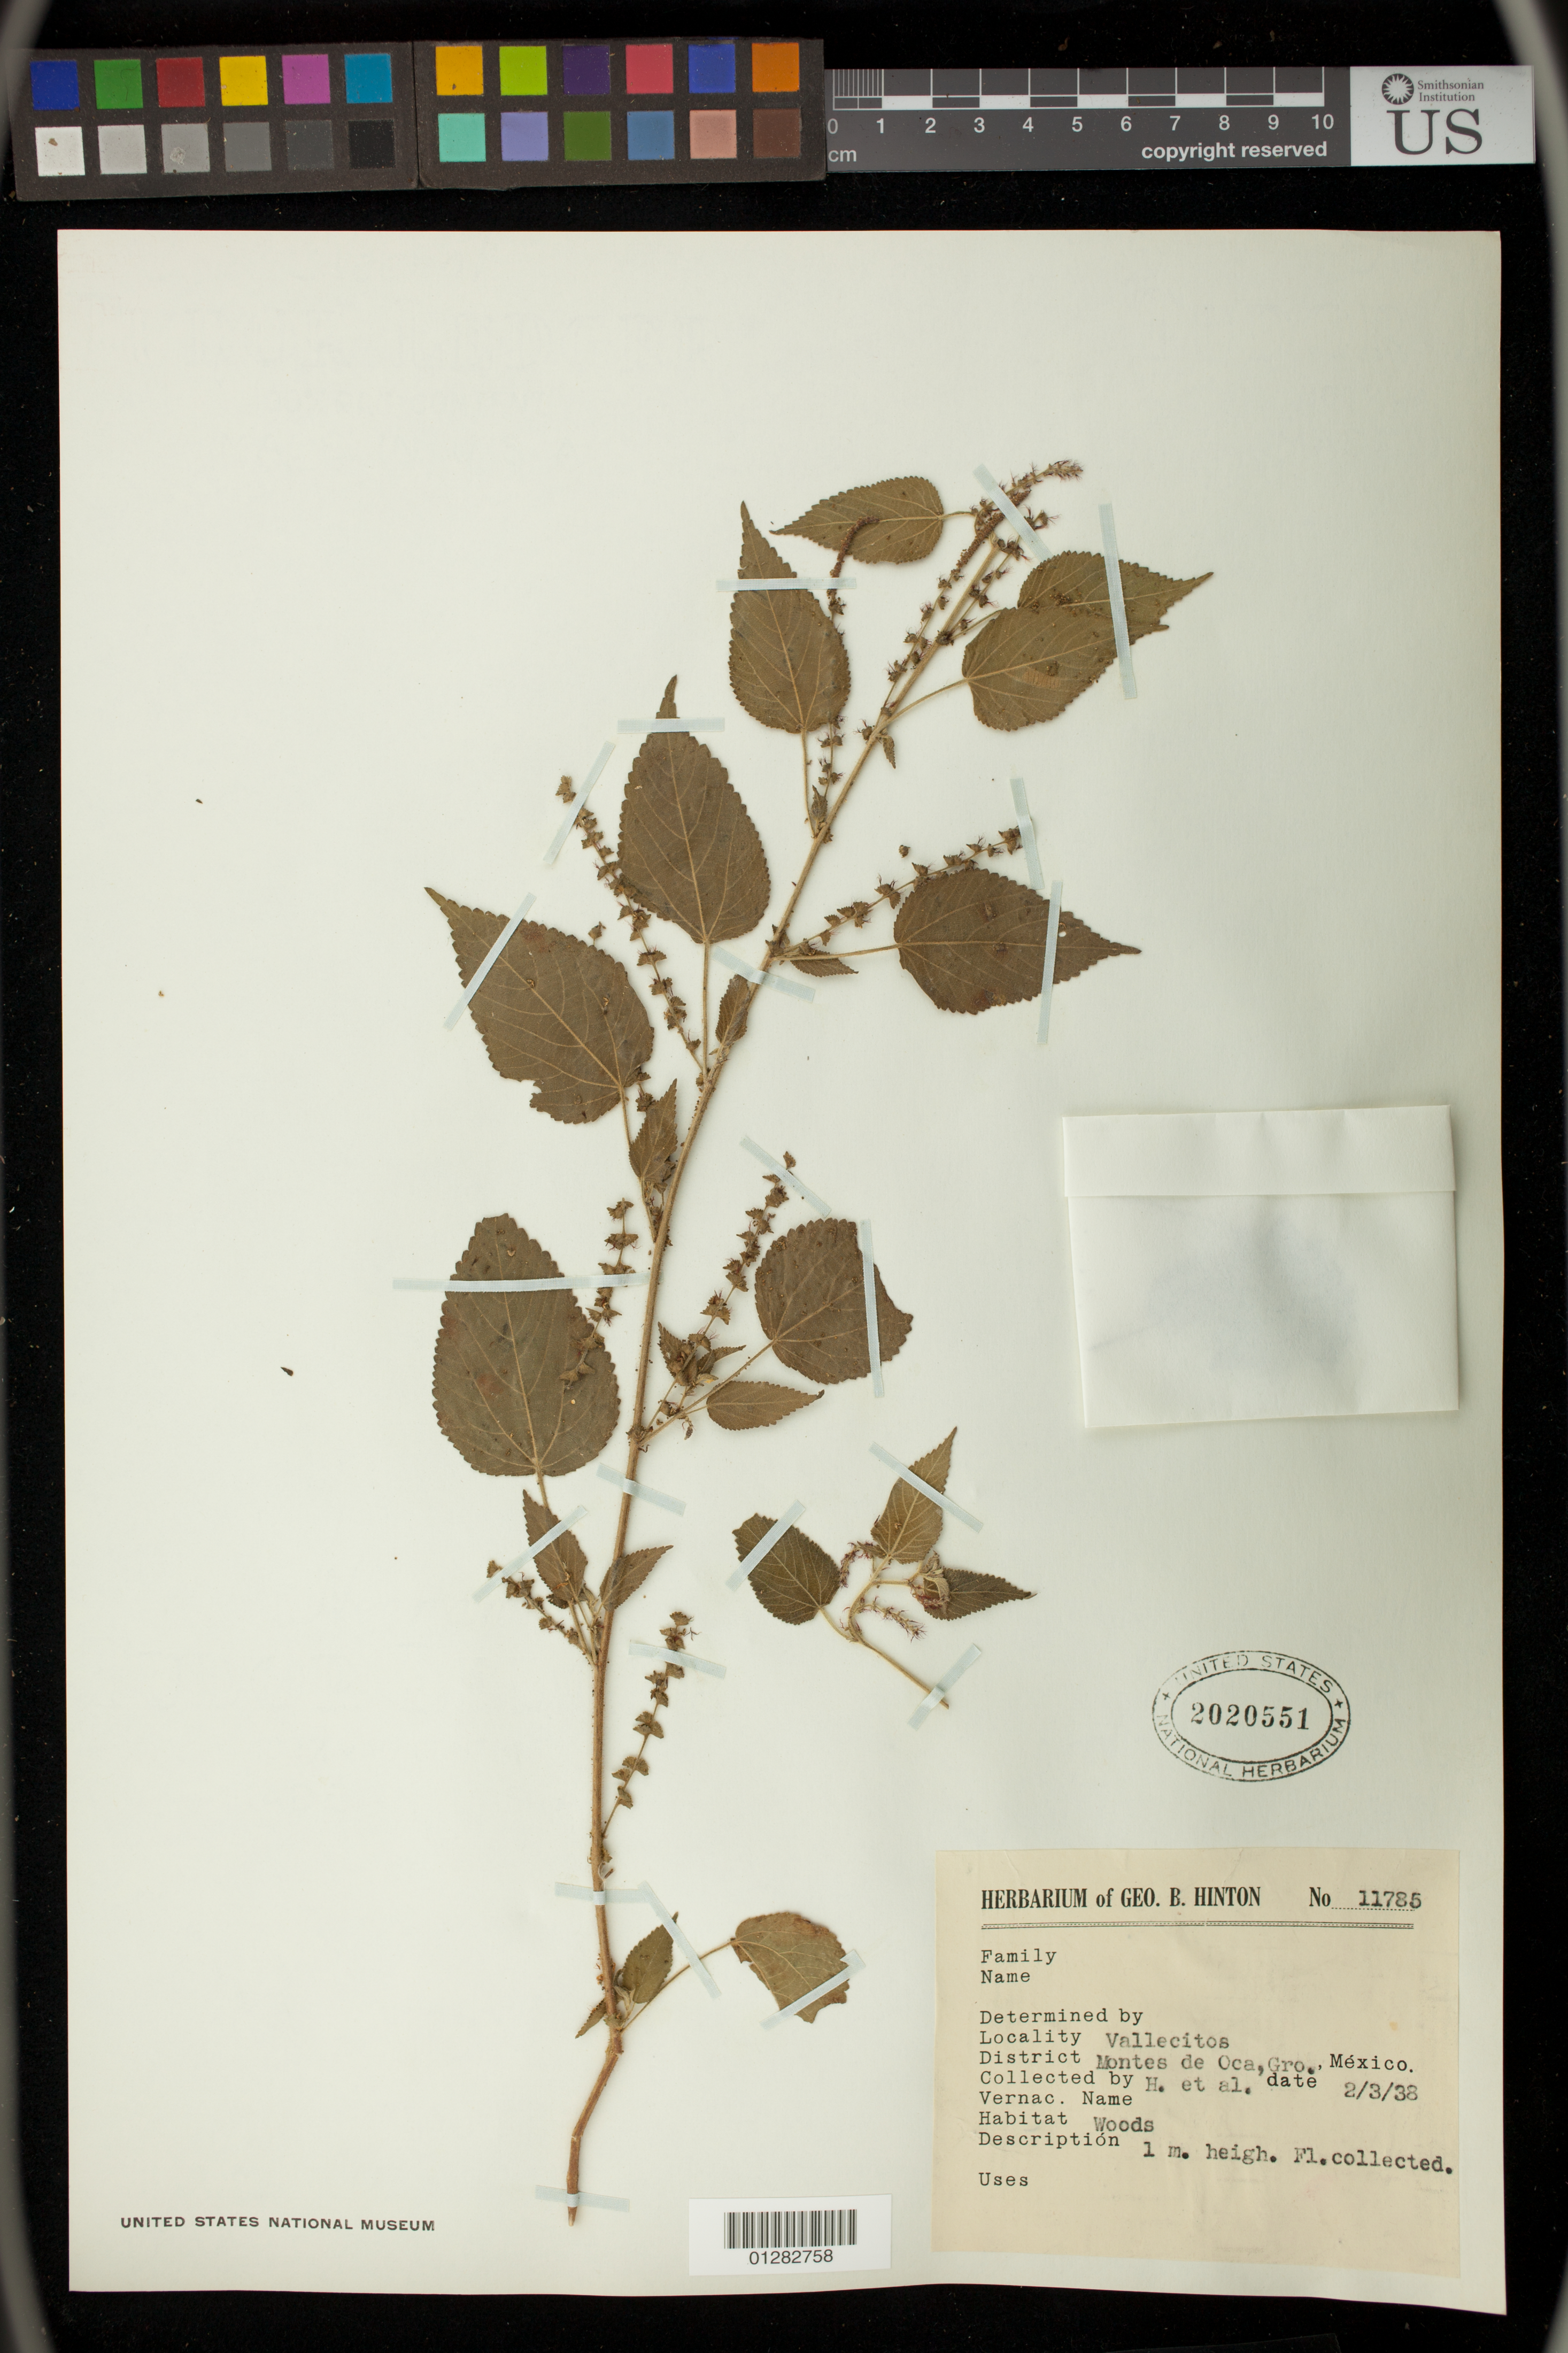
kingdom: Plantae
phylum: Tracheophyta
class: Magnoliopsida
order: Malpighiales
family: Euphorbiaceae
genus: Acalypha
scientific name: Acalypha sp.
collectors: G. B. Hinton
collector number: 11785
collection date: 1938-02-03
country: Mexico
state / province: Guerrero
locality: Vallecitos, Montes de Oca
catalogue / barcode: US 2020551